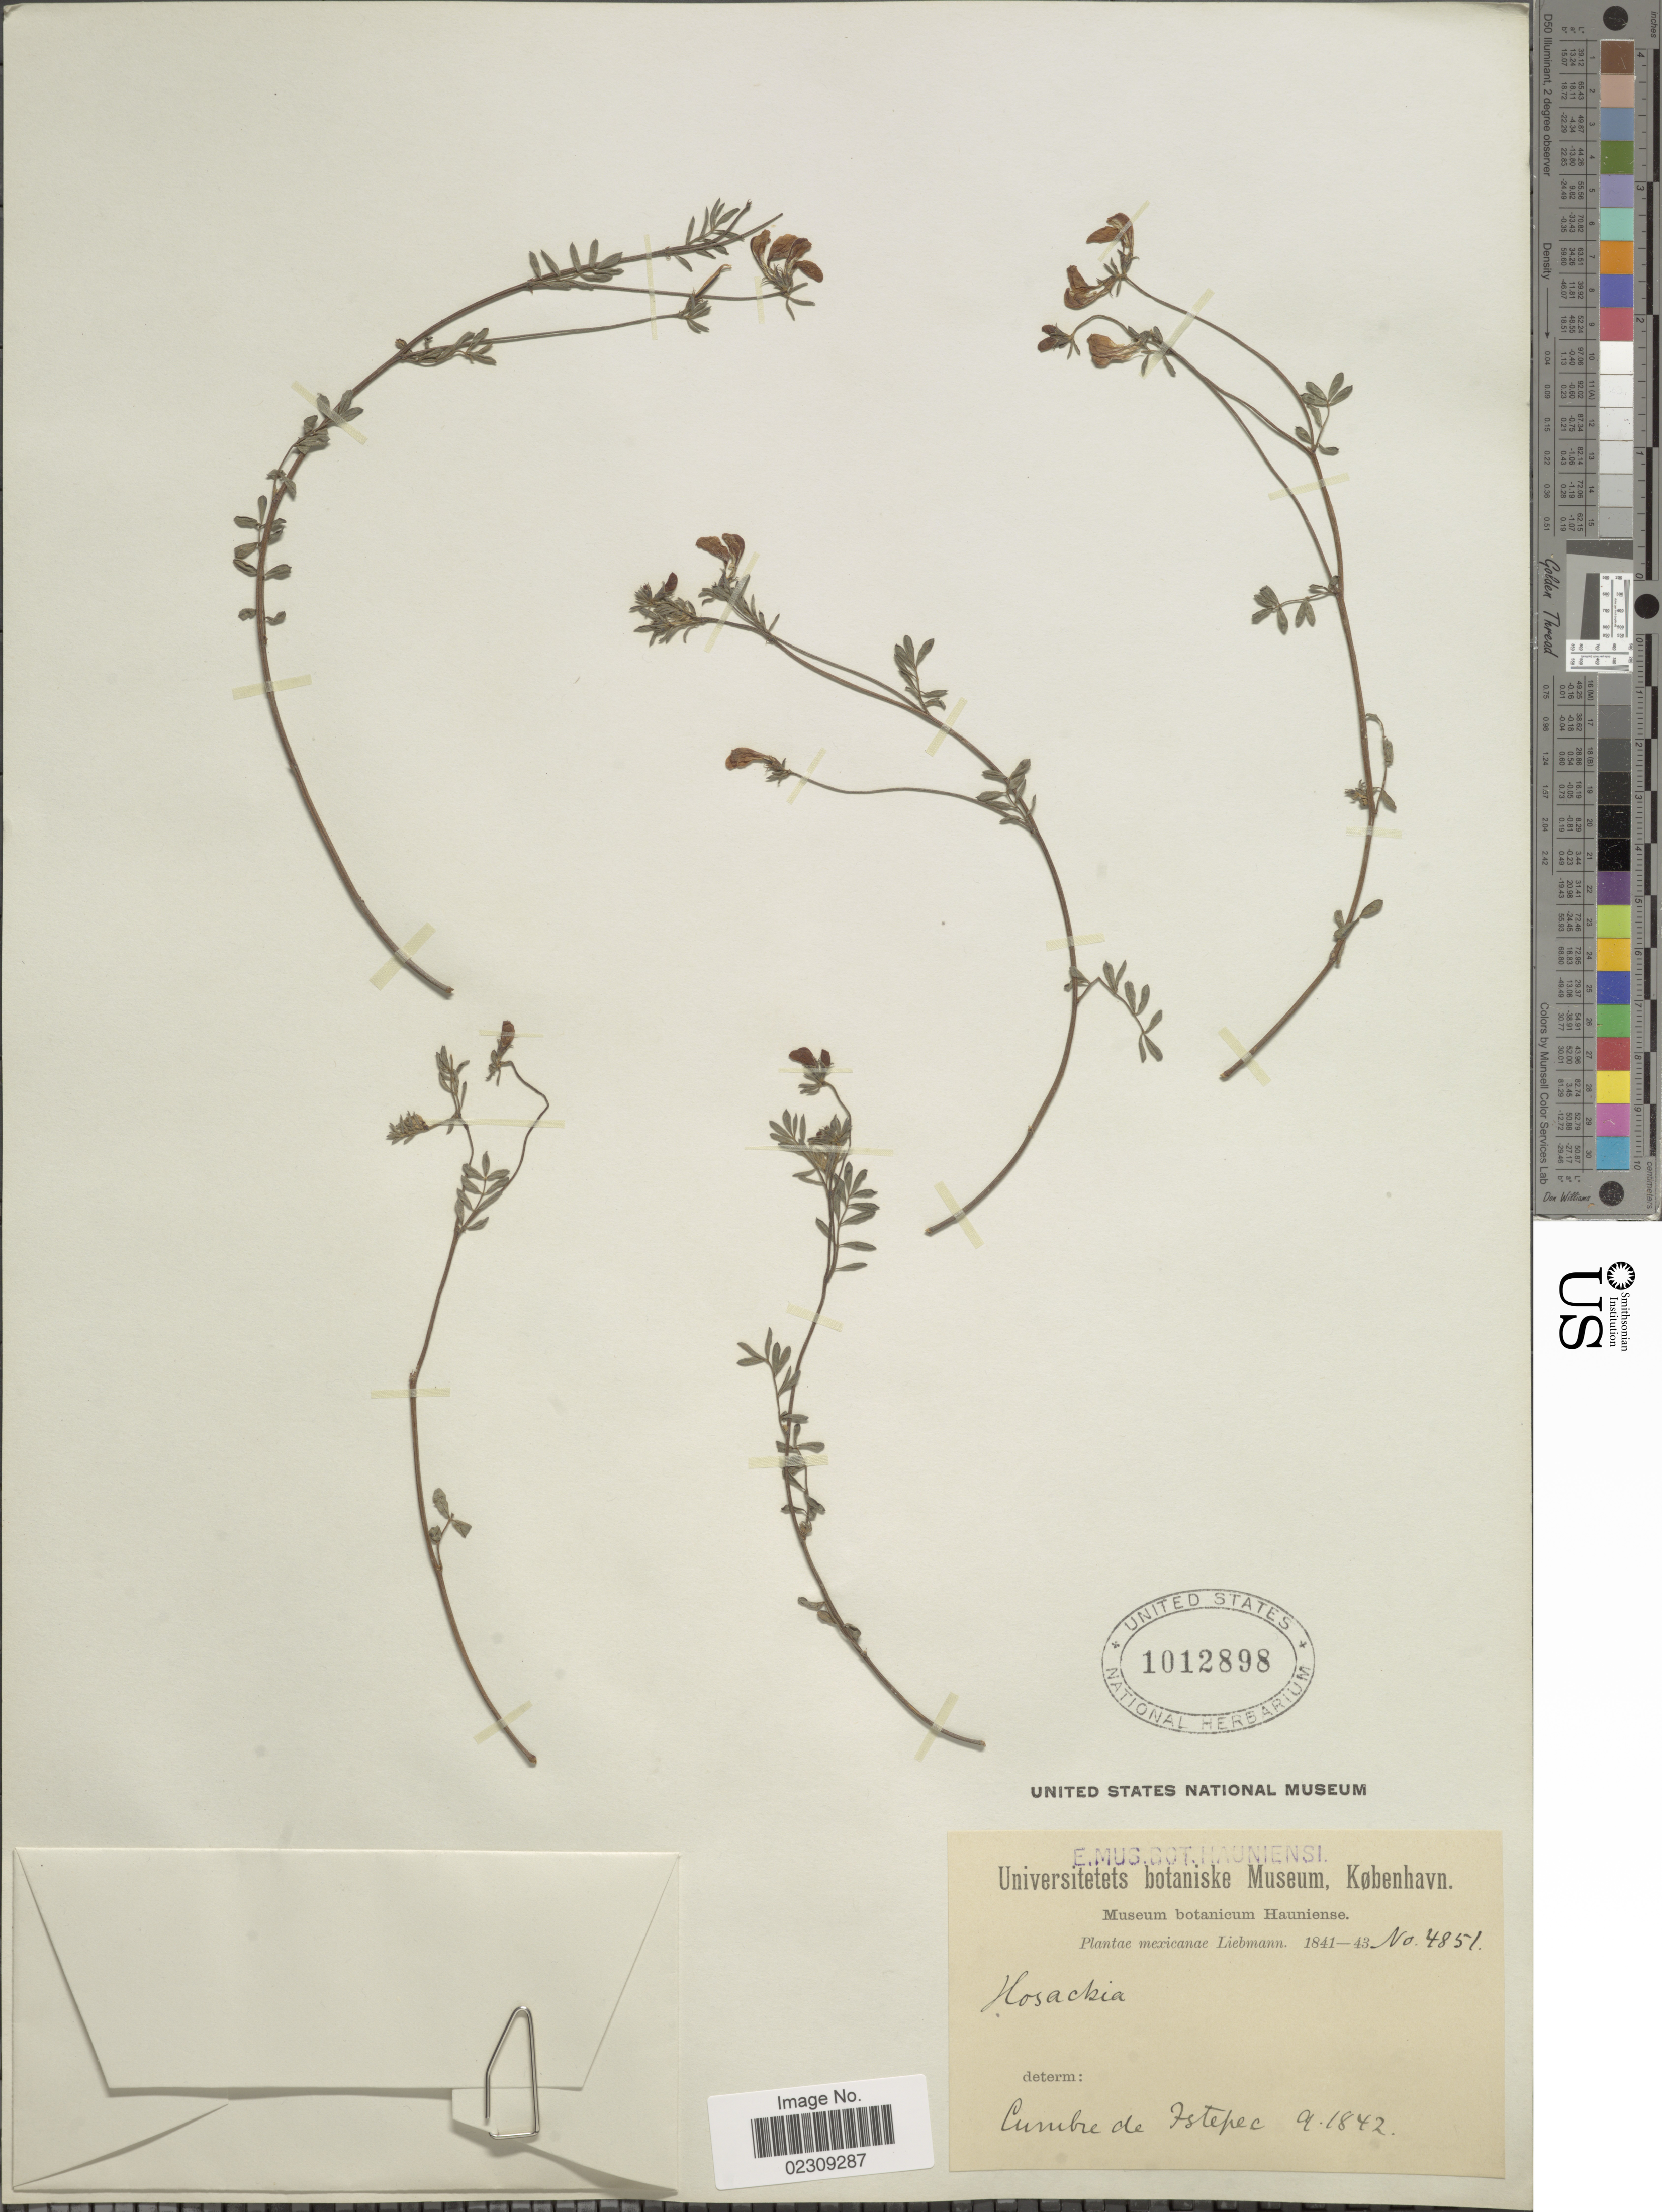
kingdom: Plantae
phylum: Tracheophyta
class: Magnoliopsida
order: Fabales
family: Fabaceae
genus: Hosackia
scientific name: Hosackia sp.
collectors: Liebmann, --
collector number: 4851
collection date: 1842-09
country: Mexico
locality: Cumbre de Istepec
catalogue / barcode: US 1012898